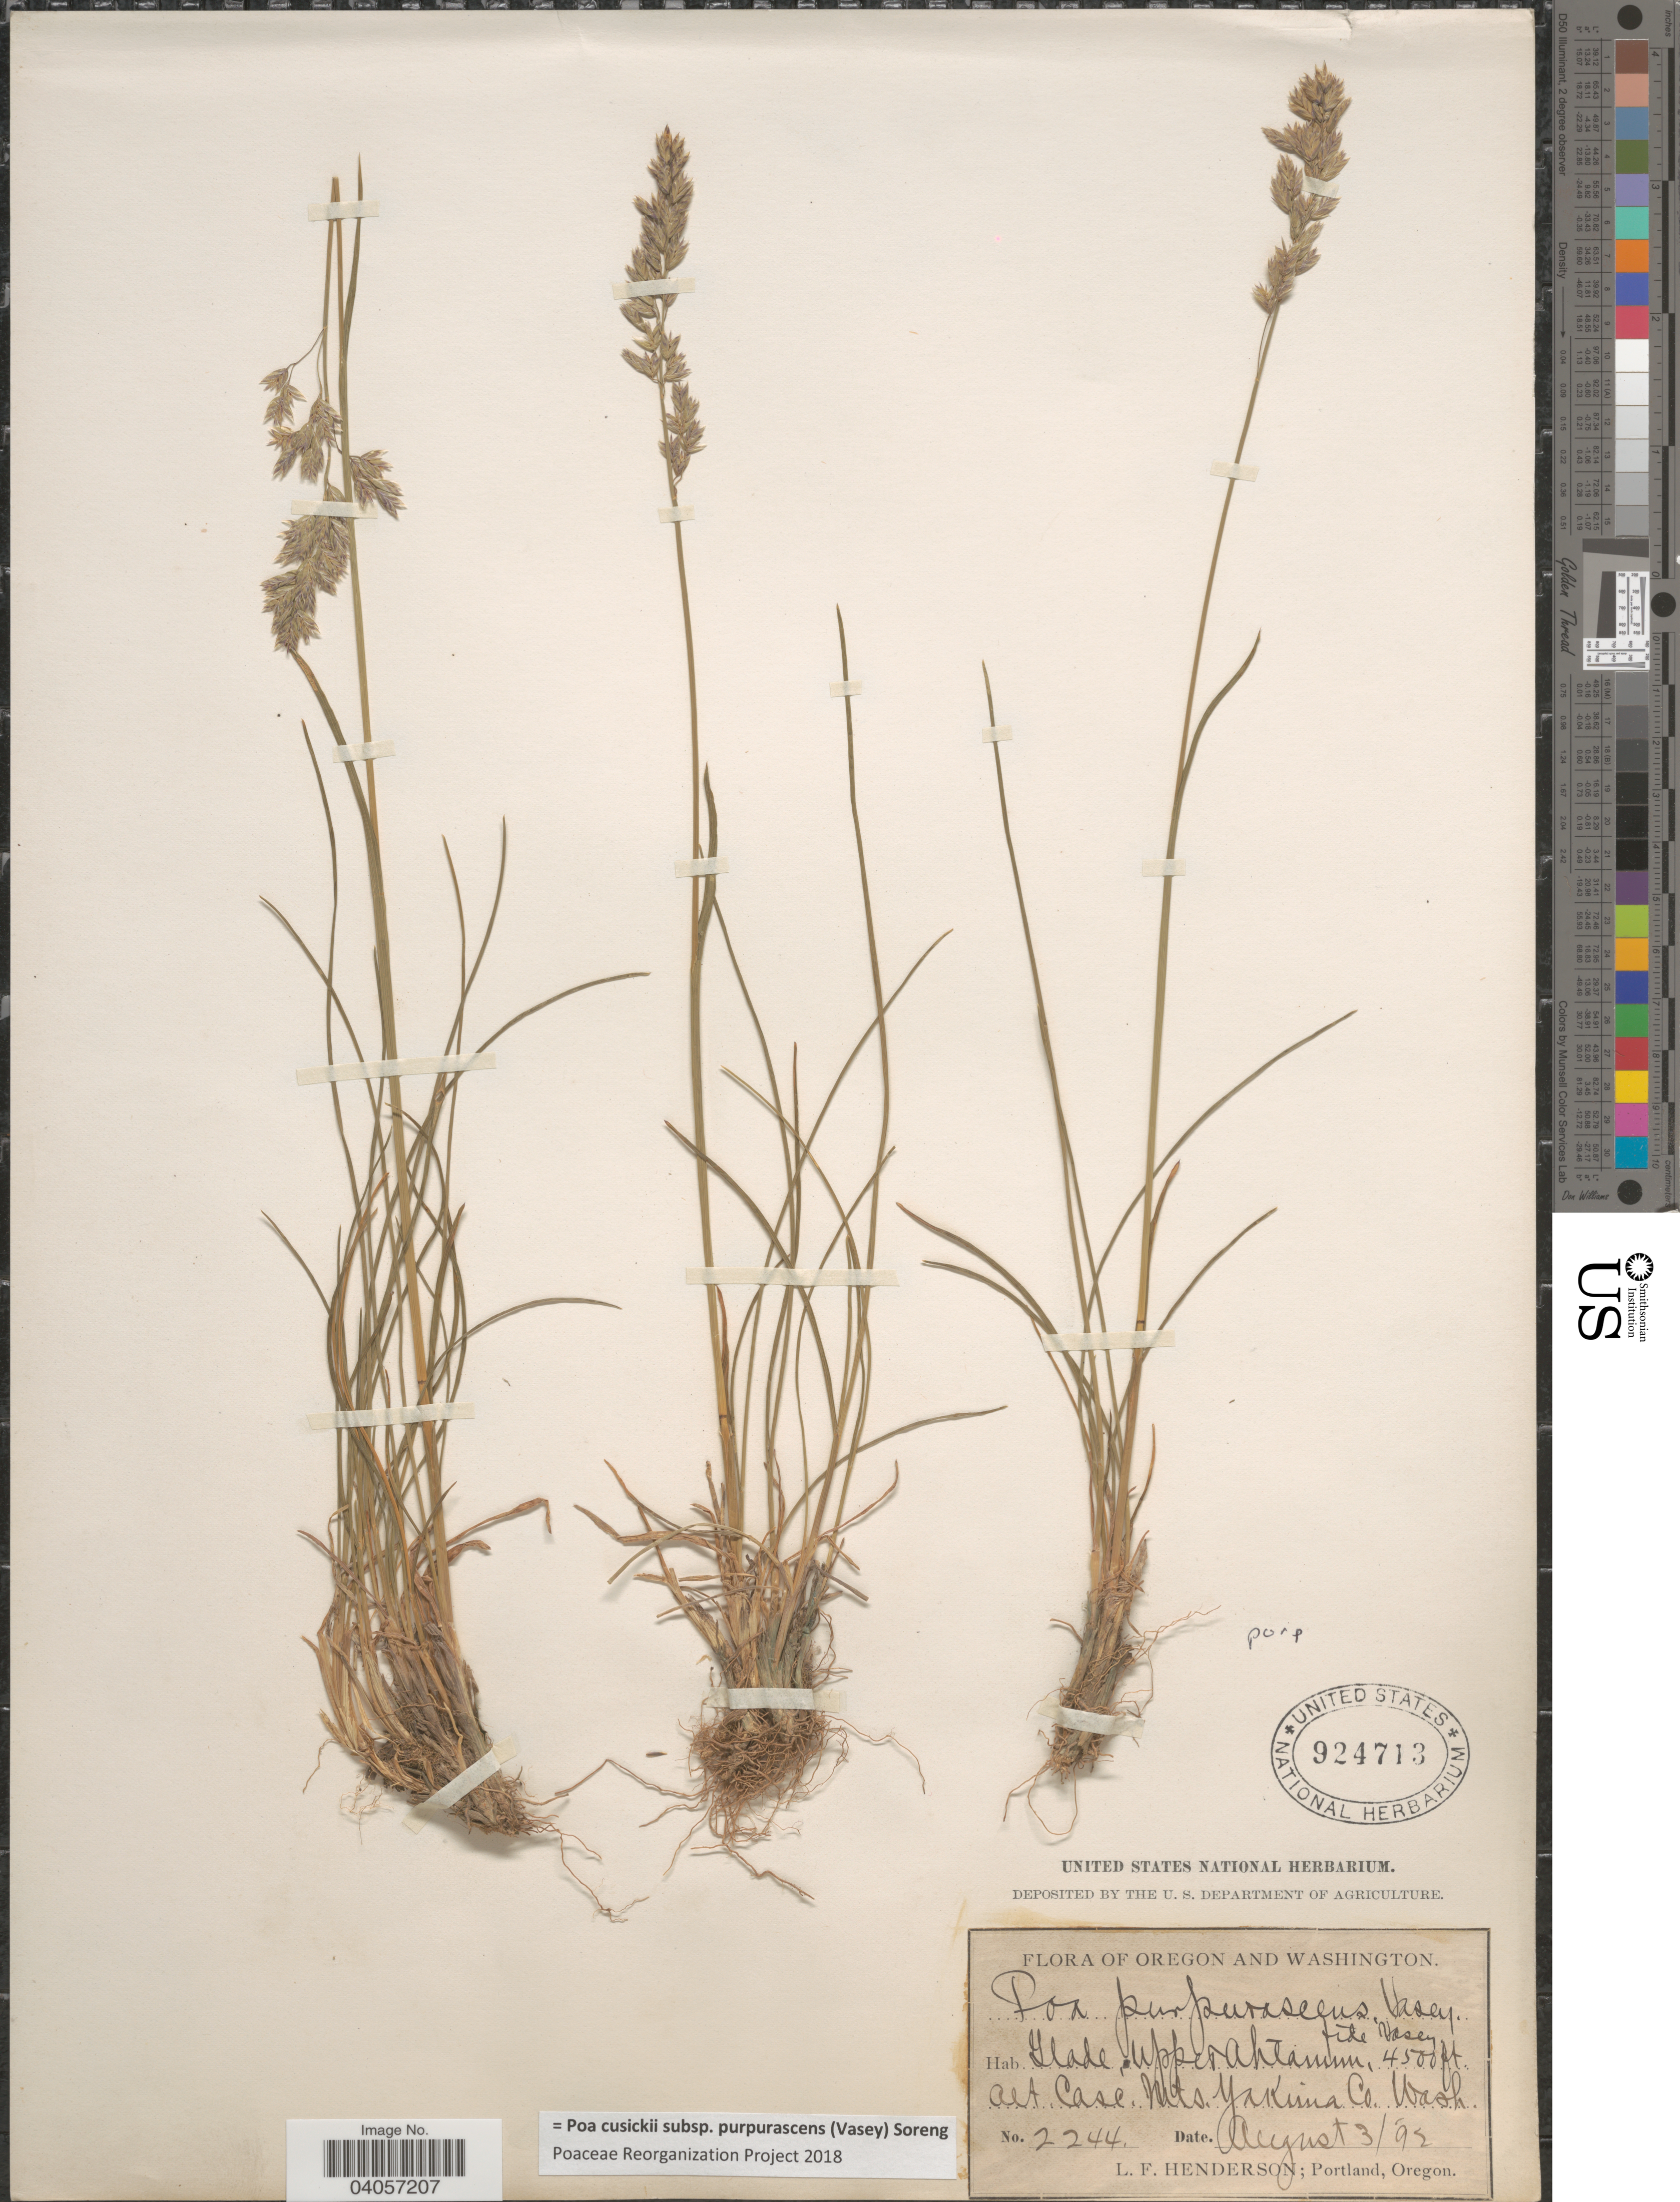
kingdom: Plantae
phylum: Tracheophyta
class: Liliopsida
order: Poales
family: Poaceae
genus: Poa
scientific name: Poa cusickii subsp. purpurascens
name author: (Vasey) Soreng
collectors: L. Henderson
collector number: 224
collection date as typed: Transcribed d/m/y: 3/8/92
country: United States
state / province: Washington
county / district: Yakima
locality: Glade, Upper Ahtanum. Case Mts. Yakima Co.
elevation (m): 1372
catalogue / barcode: US 924713